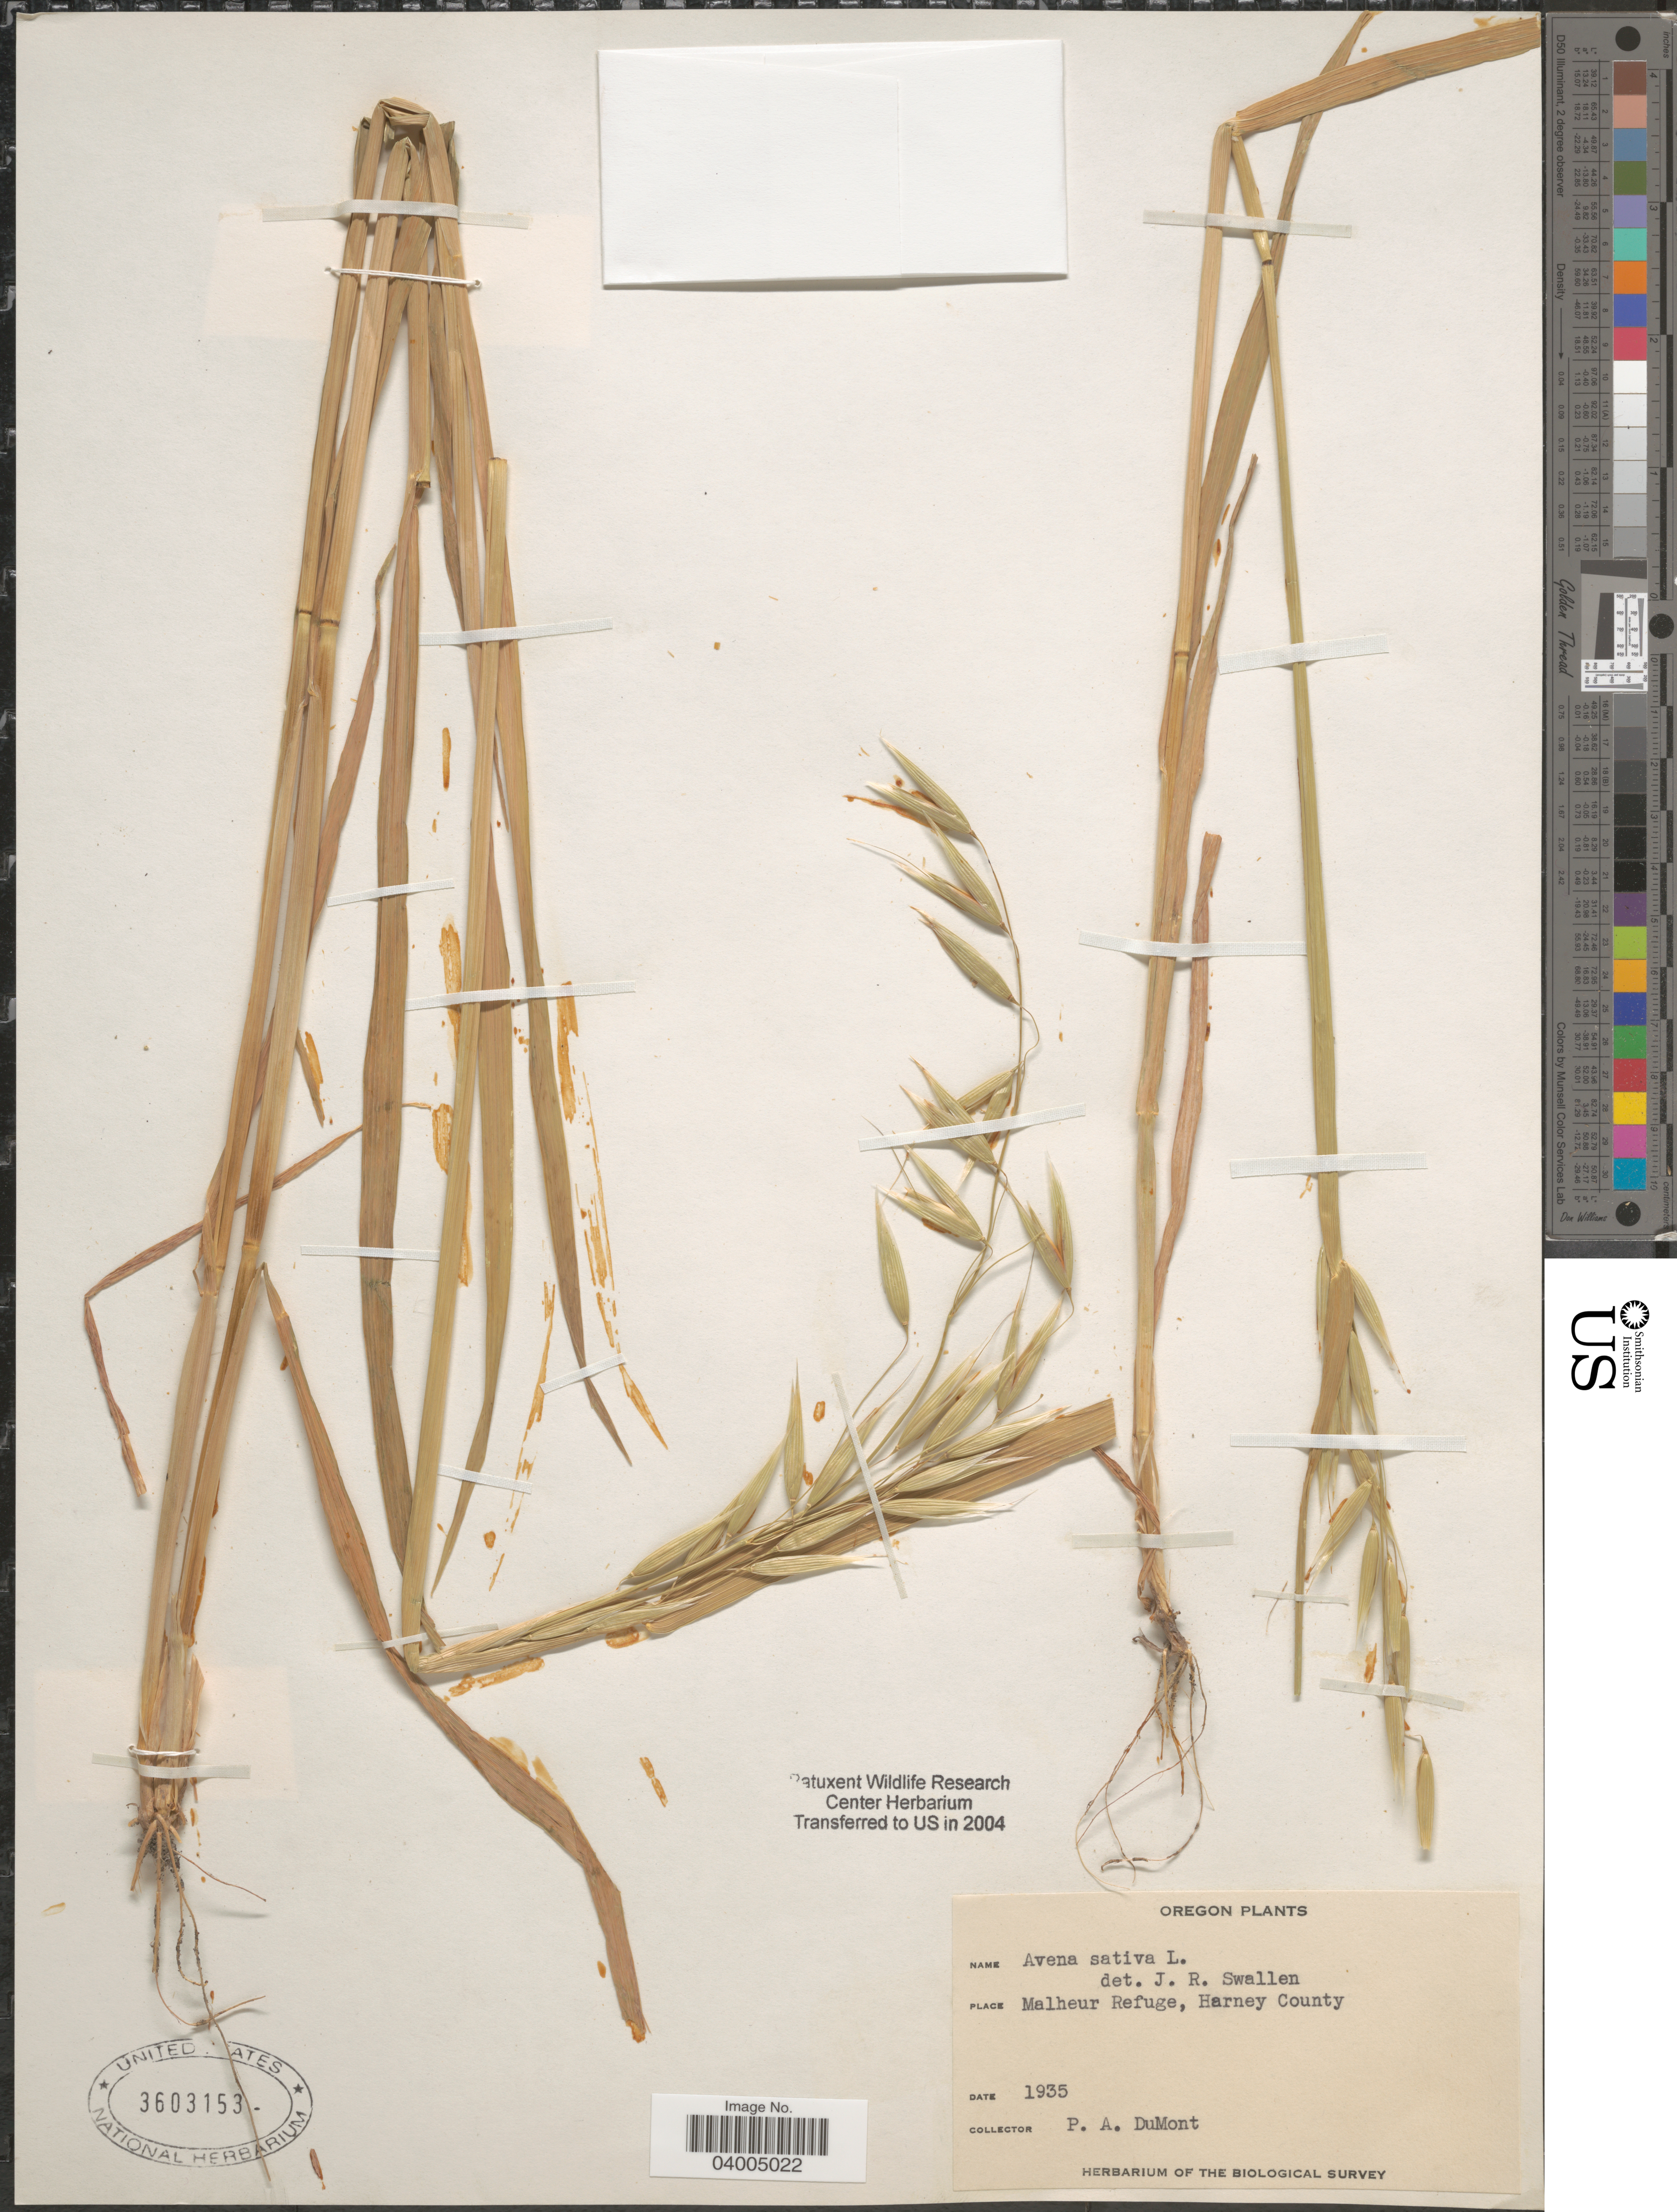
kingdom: Plantae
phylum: Tracheophyta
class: Liliopsida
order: Poales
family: Poaceae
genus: Avena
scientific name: Avena sativa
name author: L.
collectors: P. Dumont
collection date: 1935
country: United States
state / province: Oregon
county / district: Harney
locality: Malheur Refuge, Harney County.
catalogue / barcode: US 3603153